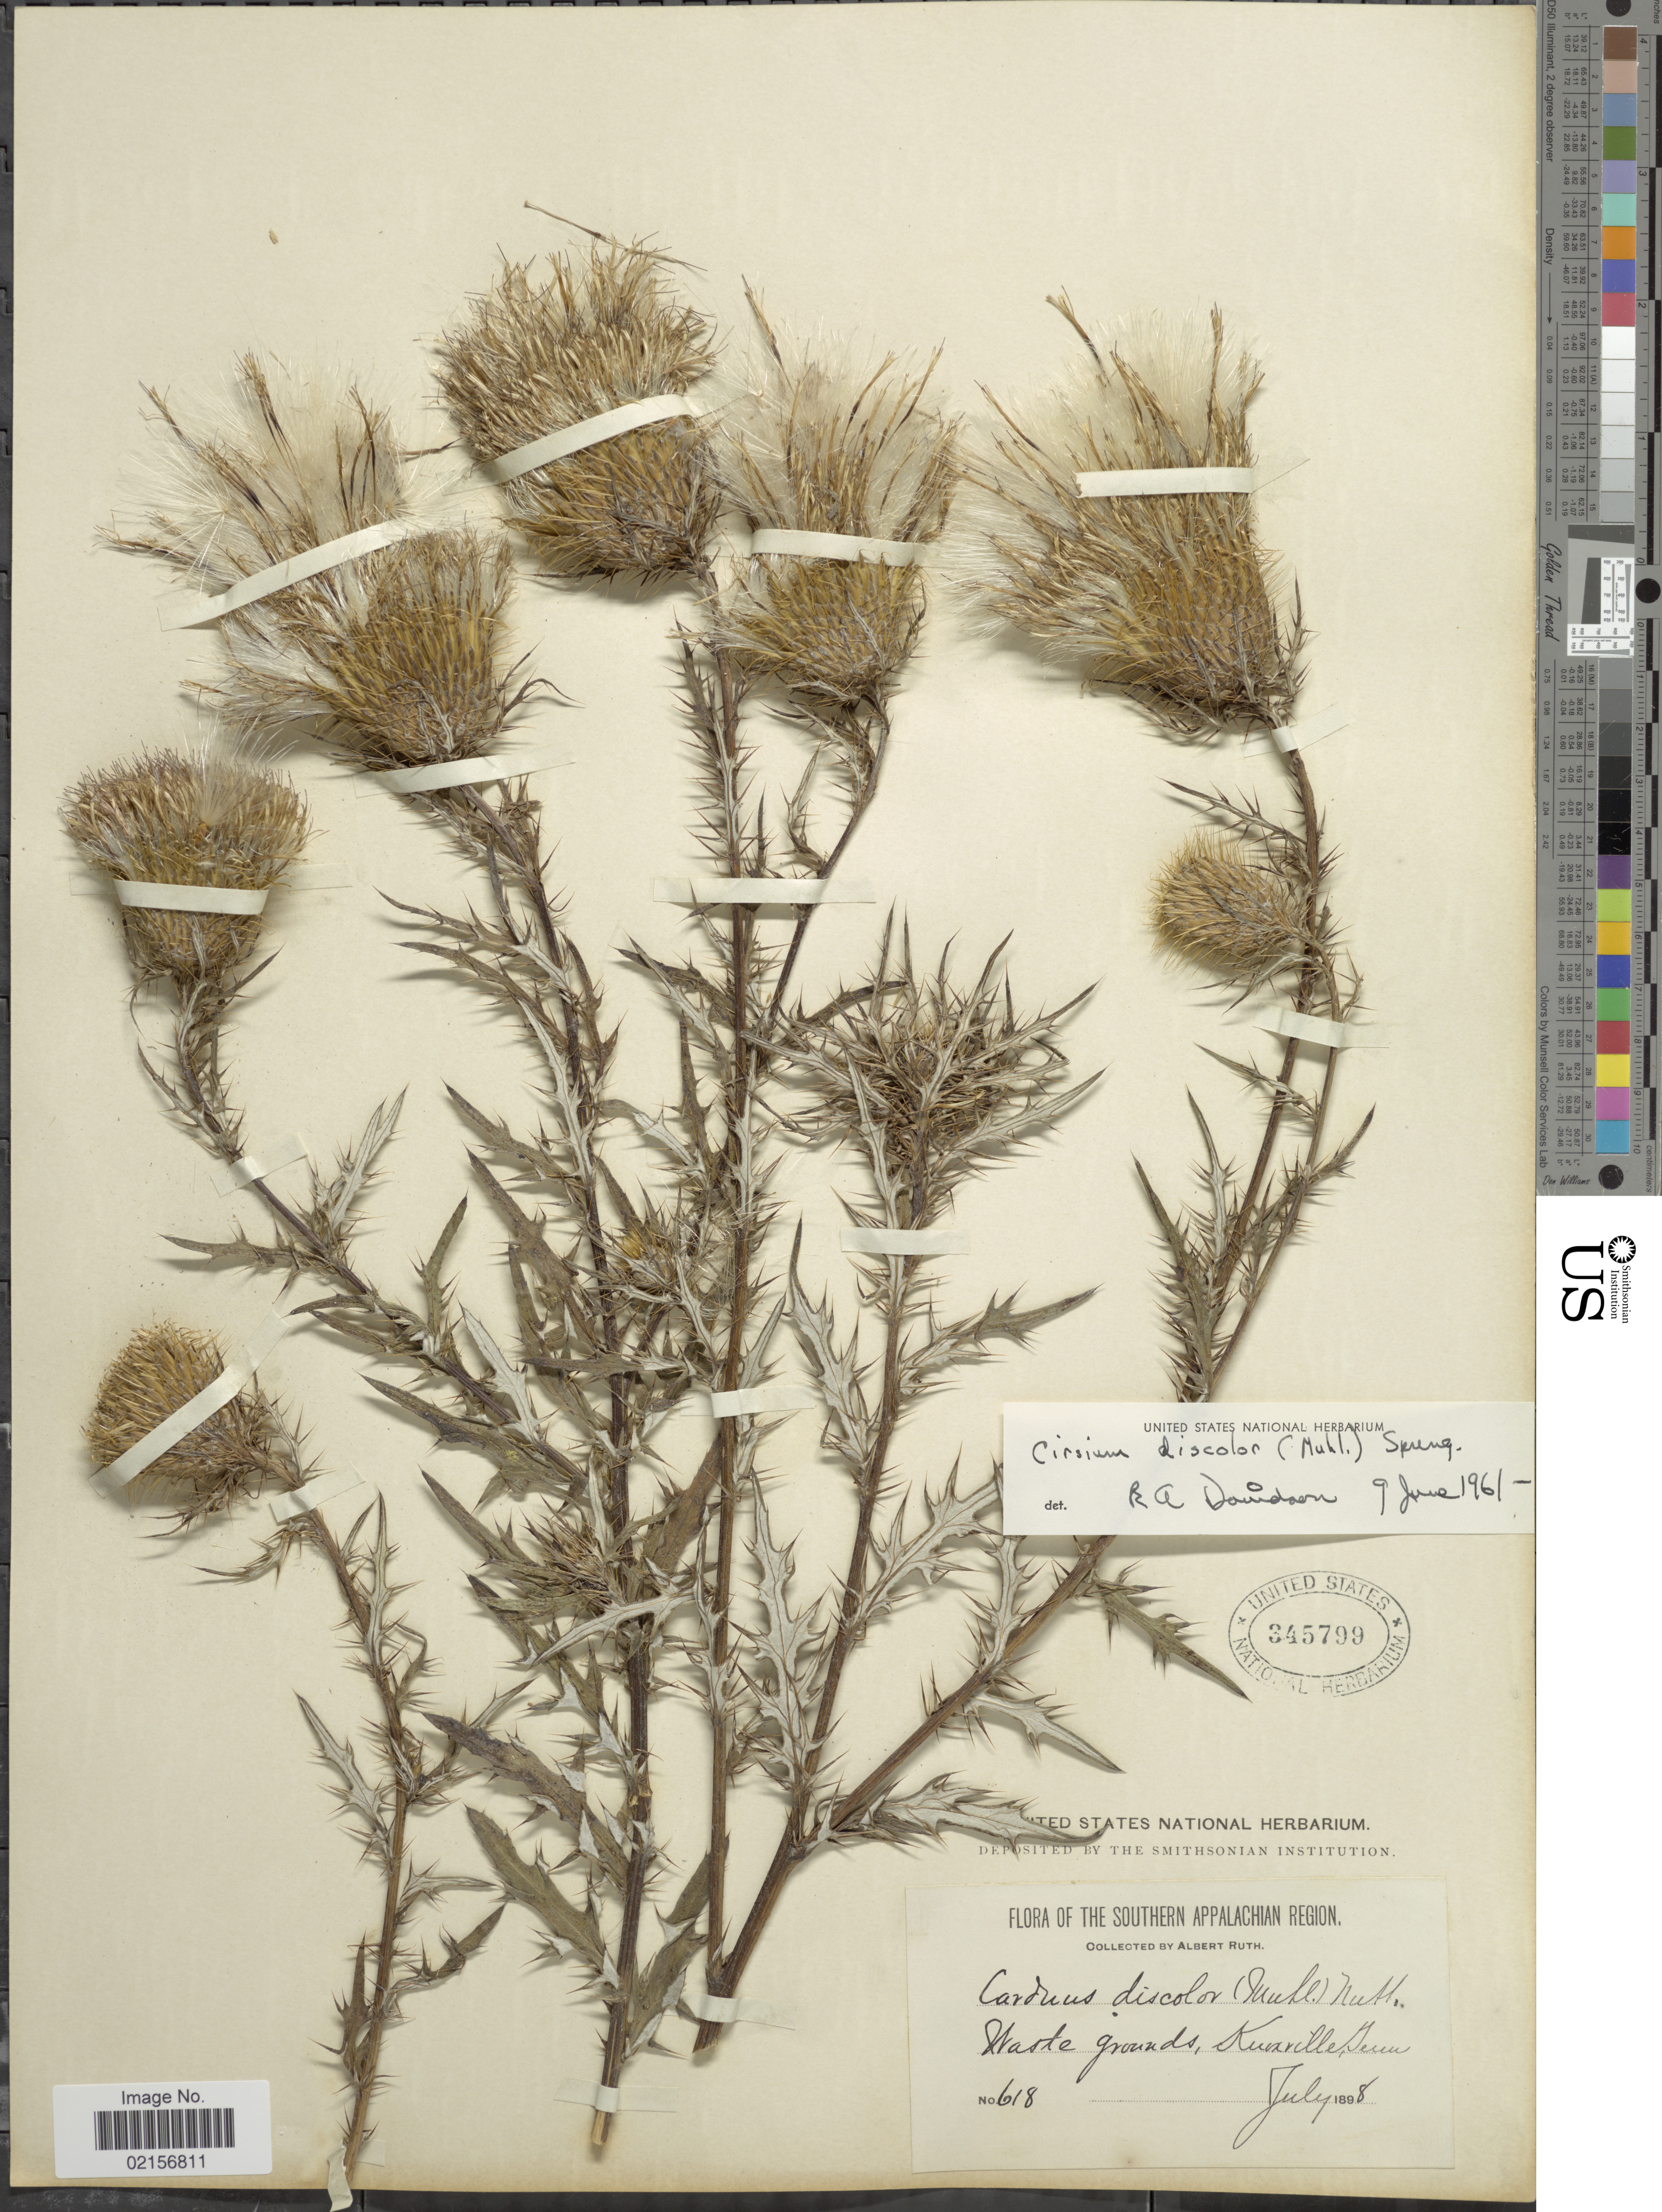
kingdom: Plantae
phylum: Tracheophyta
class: Magnoliopsida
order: Asterales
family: Asteraceae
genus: Cirsium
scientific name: Cirsium discolor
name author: (Muhl. ex Willd.) Spreng.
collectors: A. Ruth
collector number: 618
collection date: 1898-07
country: United States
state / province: Tennessee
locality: Southern Appalachhian Region, waste ground, Knoxville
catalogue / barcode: US 345799